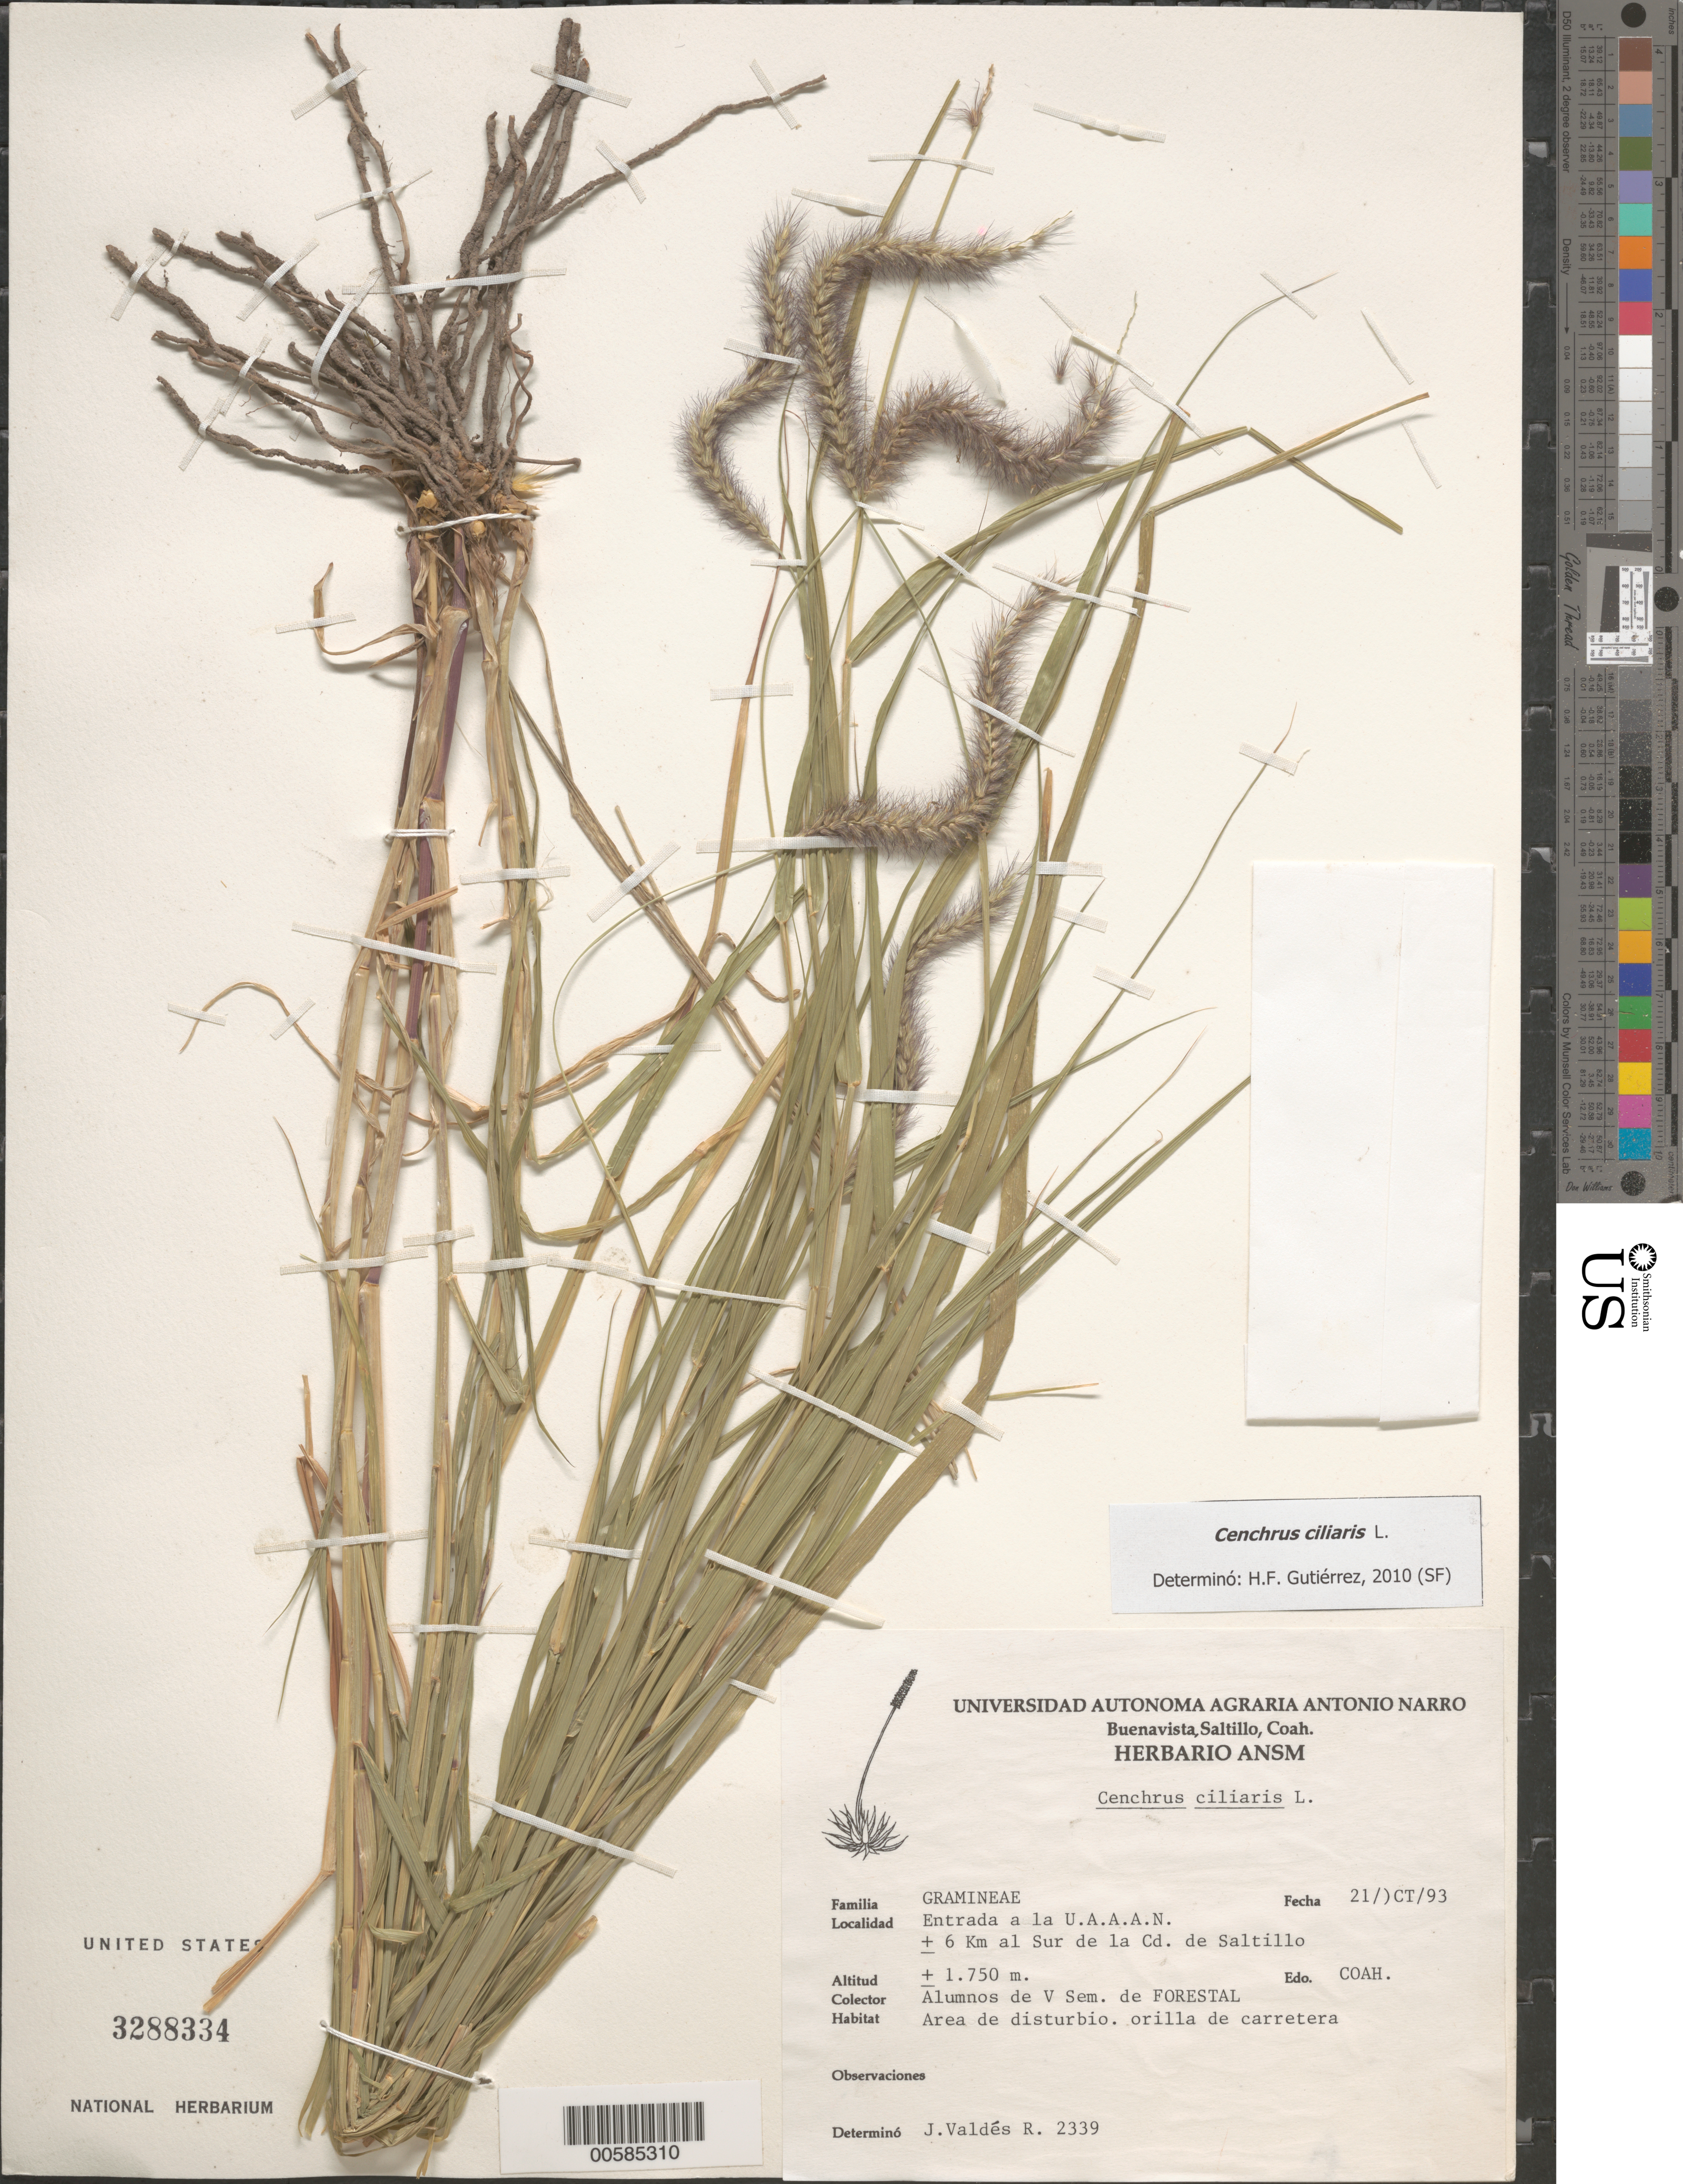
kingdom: Plantae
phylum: Tracheophyta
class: Liliopsida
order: Poales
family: Poaceae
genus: Cenchrus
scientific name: Cenchrus ciliaris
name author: L.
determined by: Gutiérrez, H. F.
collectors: A. De V Sem De Forestal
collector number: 2339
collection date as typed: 21 Oct 1993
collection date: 1993-10-21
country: Mexico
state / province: Coahuila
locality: Entrada a la U.A.A.A.N. +/- 6 km al Sur de la Cd. de Saltillo.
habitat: Area disturbio, orilla de carretera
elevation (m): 1750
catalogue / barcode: US 3288334